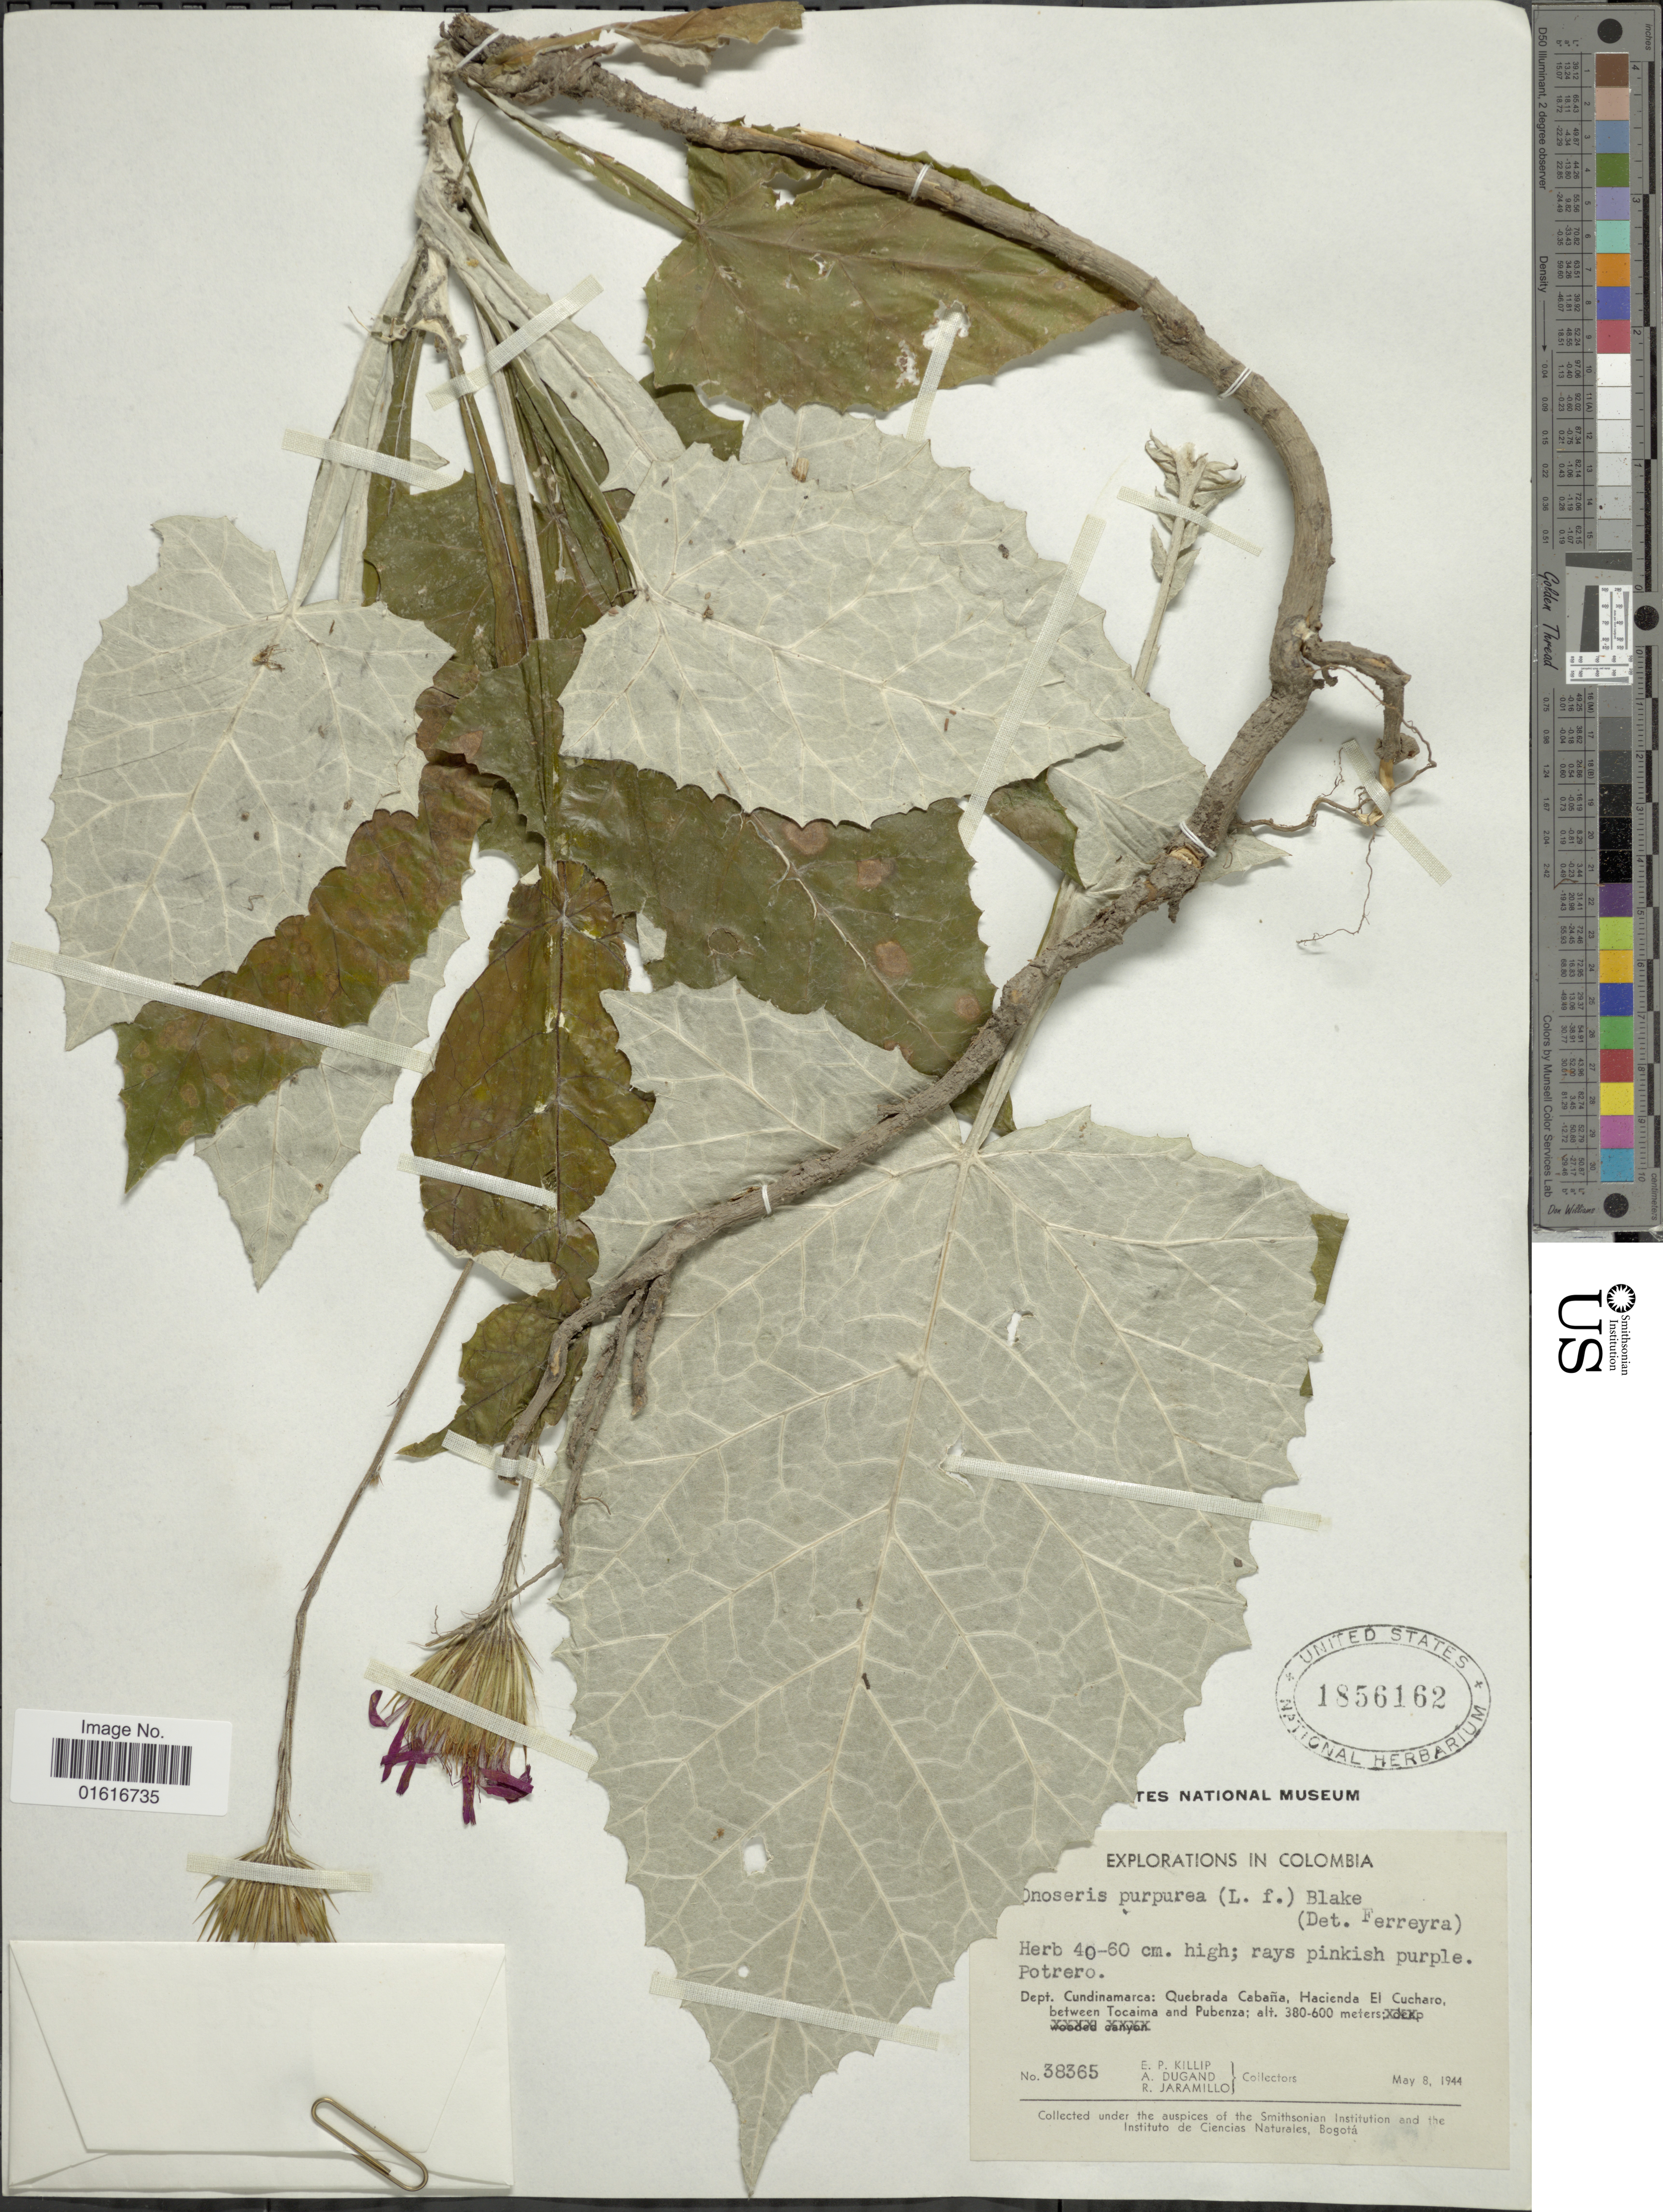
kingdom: Plantae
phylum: Tracheophyta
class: Magnoliopsida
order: Asterales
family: Asteraceae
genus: Onoseris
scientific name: Onoseris purpurea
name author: (L. f.) S.F. Blake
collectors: E. P. Killip, A. Dugand & R. Jaramillo M.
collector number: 38365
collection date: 1944-05-08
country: Colombia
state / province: Cundinamarca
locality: Quebrada Cabana. Hacienda El Cucharo, between Tocaima and Pubenza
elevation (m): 380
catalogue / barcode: US 1856162